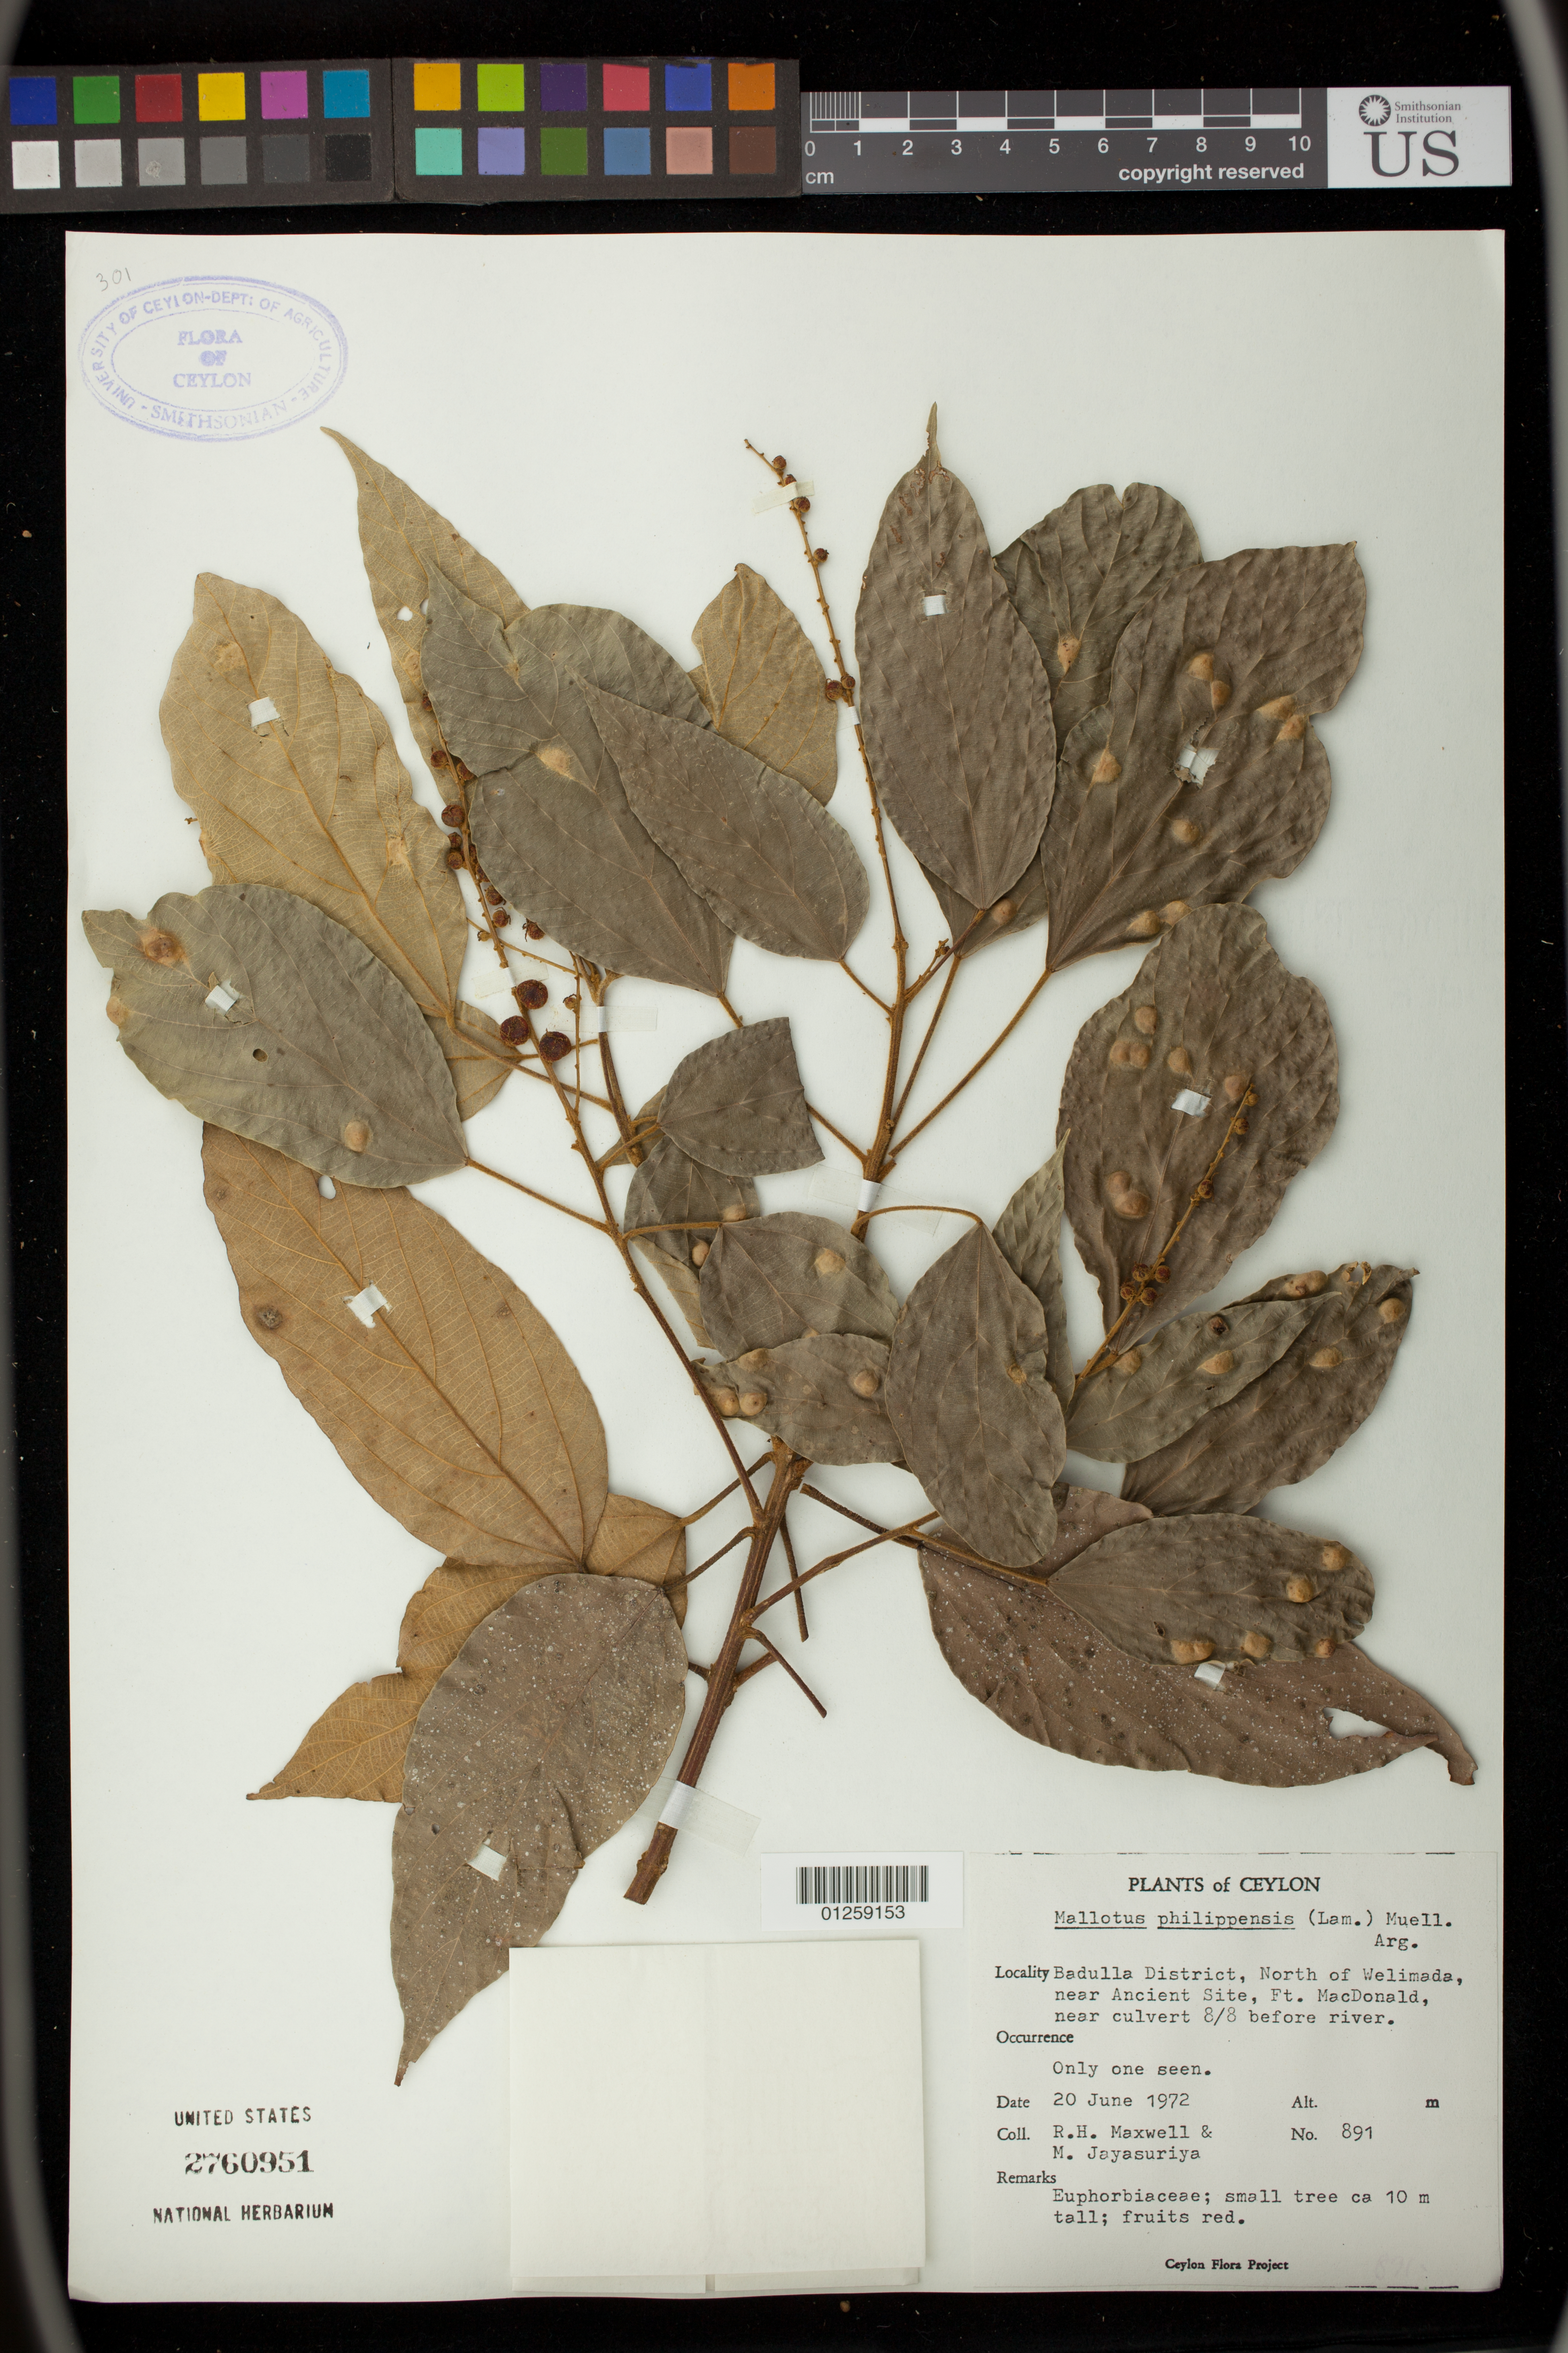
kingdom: Plantae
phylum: Tracheophyta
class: Magnoliopsida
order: Malpighiales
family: Euphorbiaceae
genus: Mallotus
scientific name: Mallotus philippensis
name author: (Lam.) Müll. Arg.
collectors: R. Maxwell & M. Jayasuriya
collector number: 891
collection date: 1972-06-20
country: Sri Lanka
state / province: Uva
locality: Badulla, North of Welimada, near Ancient Site, Ft. MacDonald, near culvert 8/8 before river.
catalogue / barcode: US 2760951